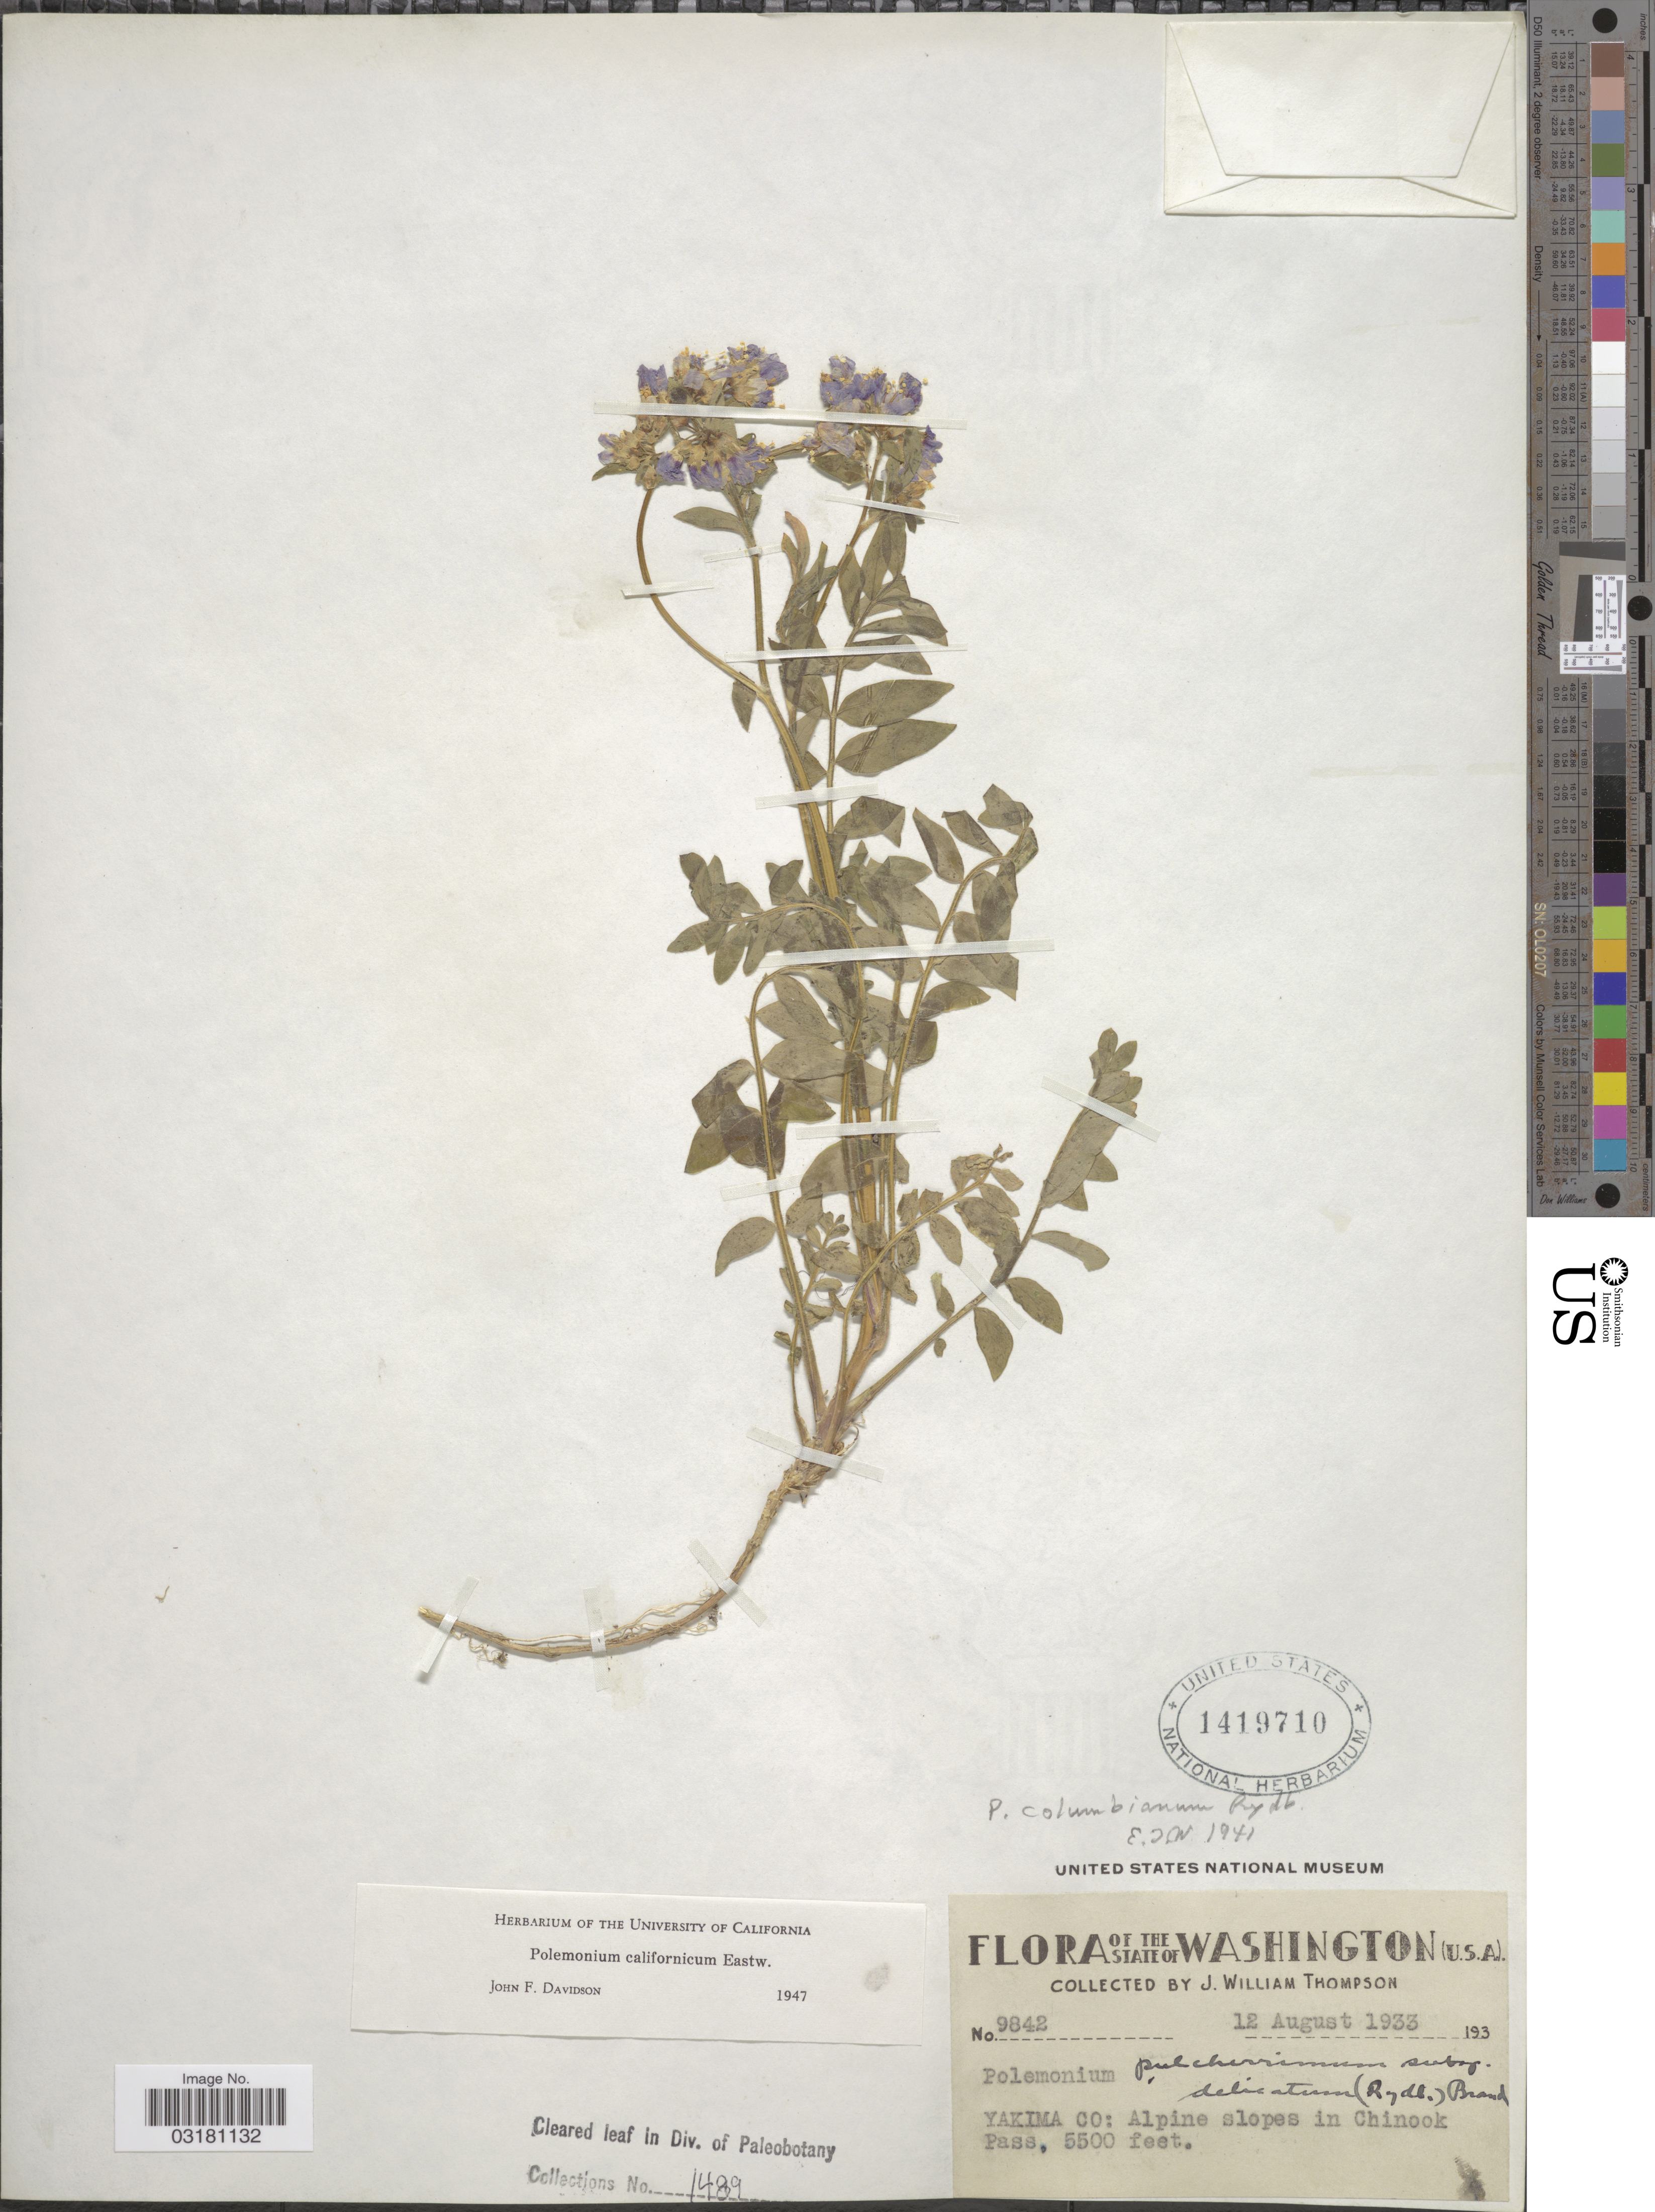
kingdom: Plantae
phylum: Tracheophyta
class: Magnoliopsida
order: Ericales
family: Polemoniaceae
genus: Polemonium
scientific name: Polemonium californicum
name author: Eastw.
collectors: J. W. Thompson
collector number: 9842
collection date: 1933-08-12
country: United States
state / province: Washington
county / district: Yakima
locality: Yakima Co: Alpine slopes in Chinock Pass.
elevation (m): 1676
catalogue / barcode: US 1419710